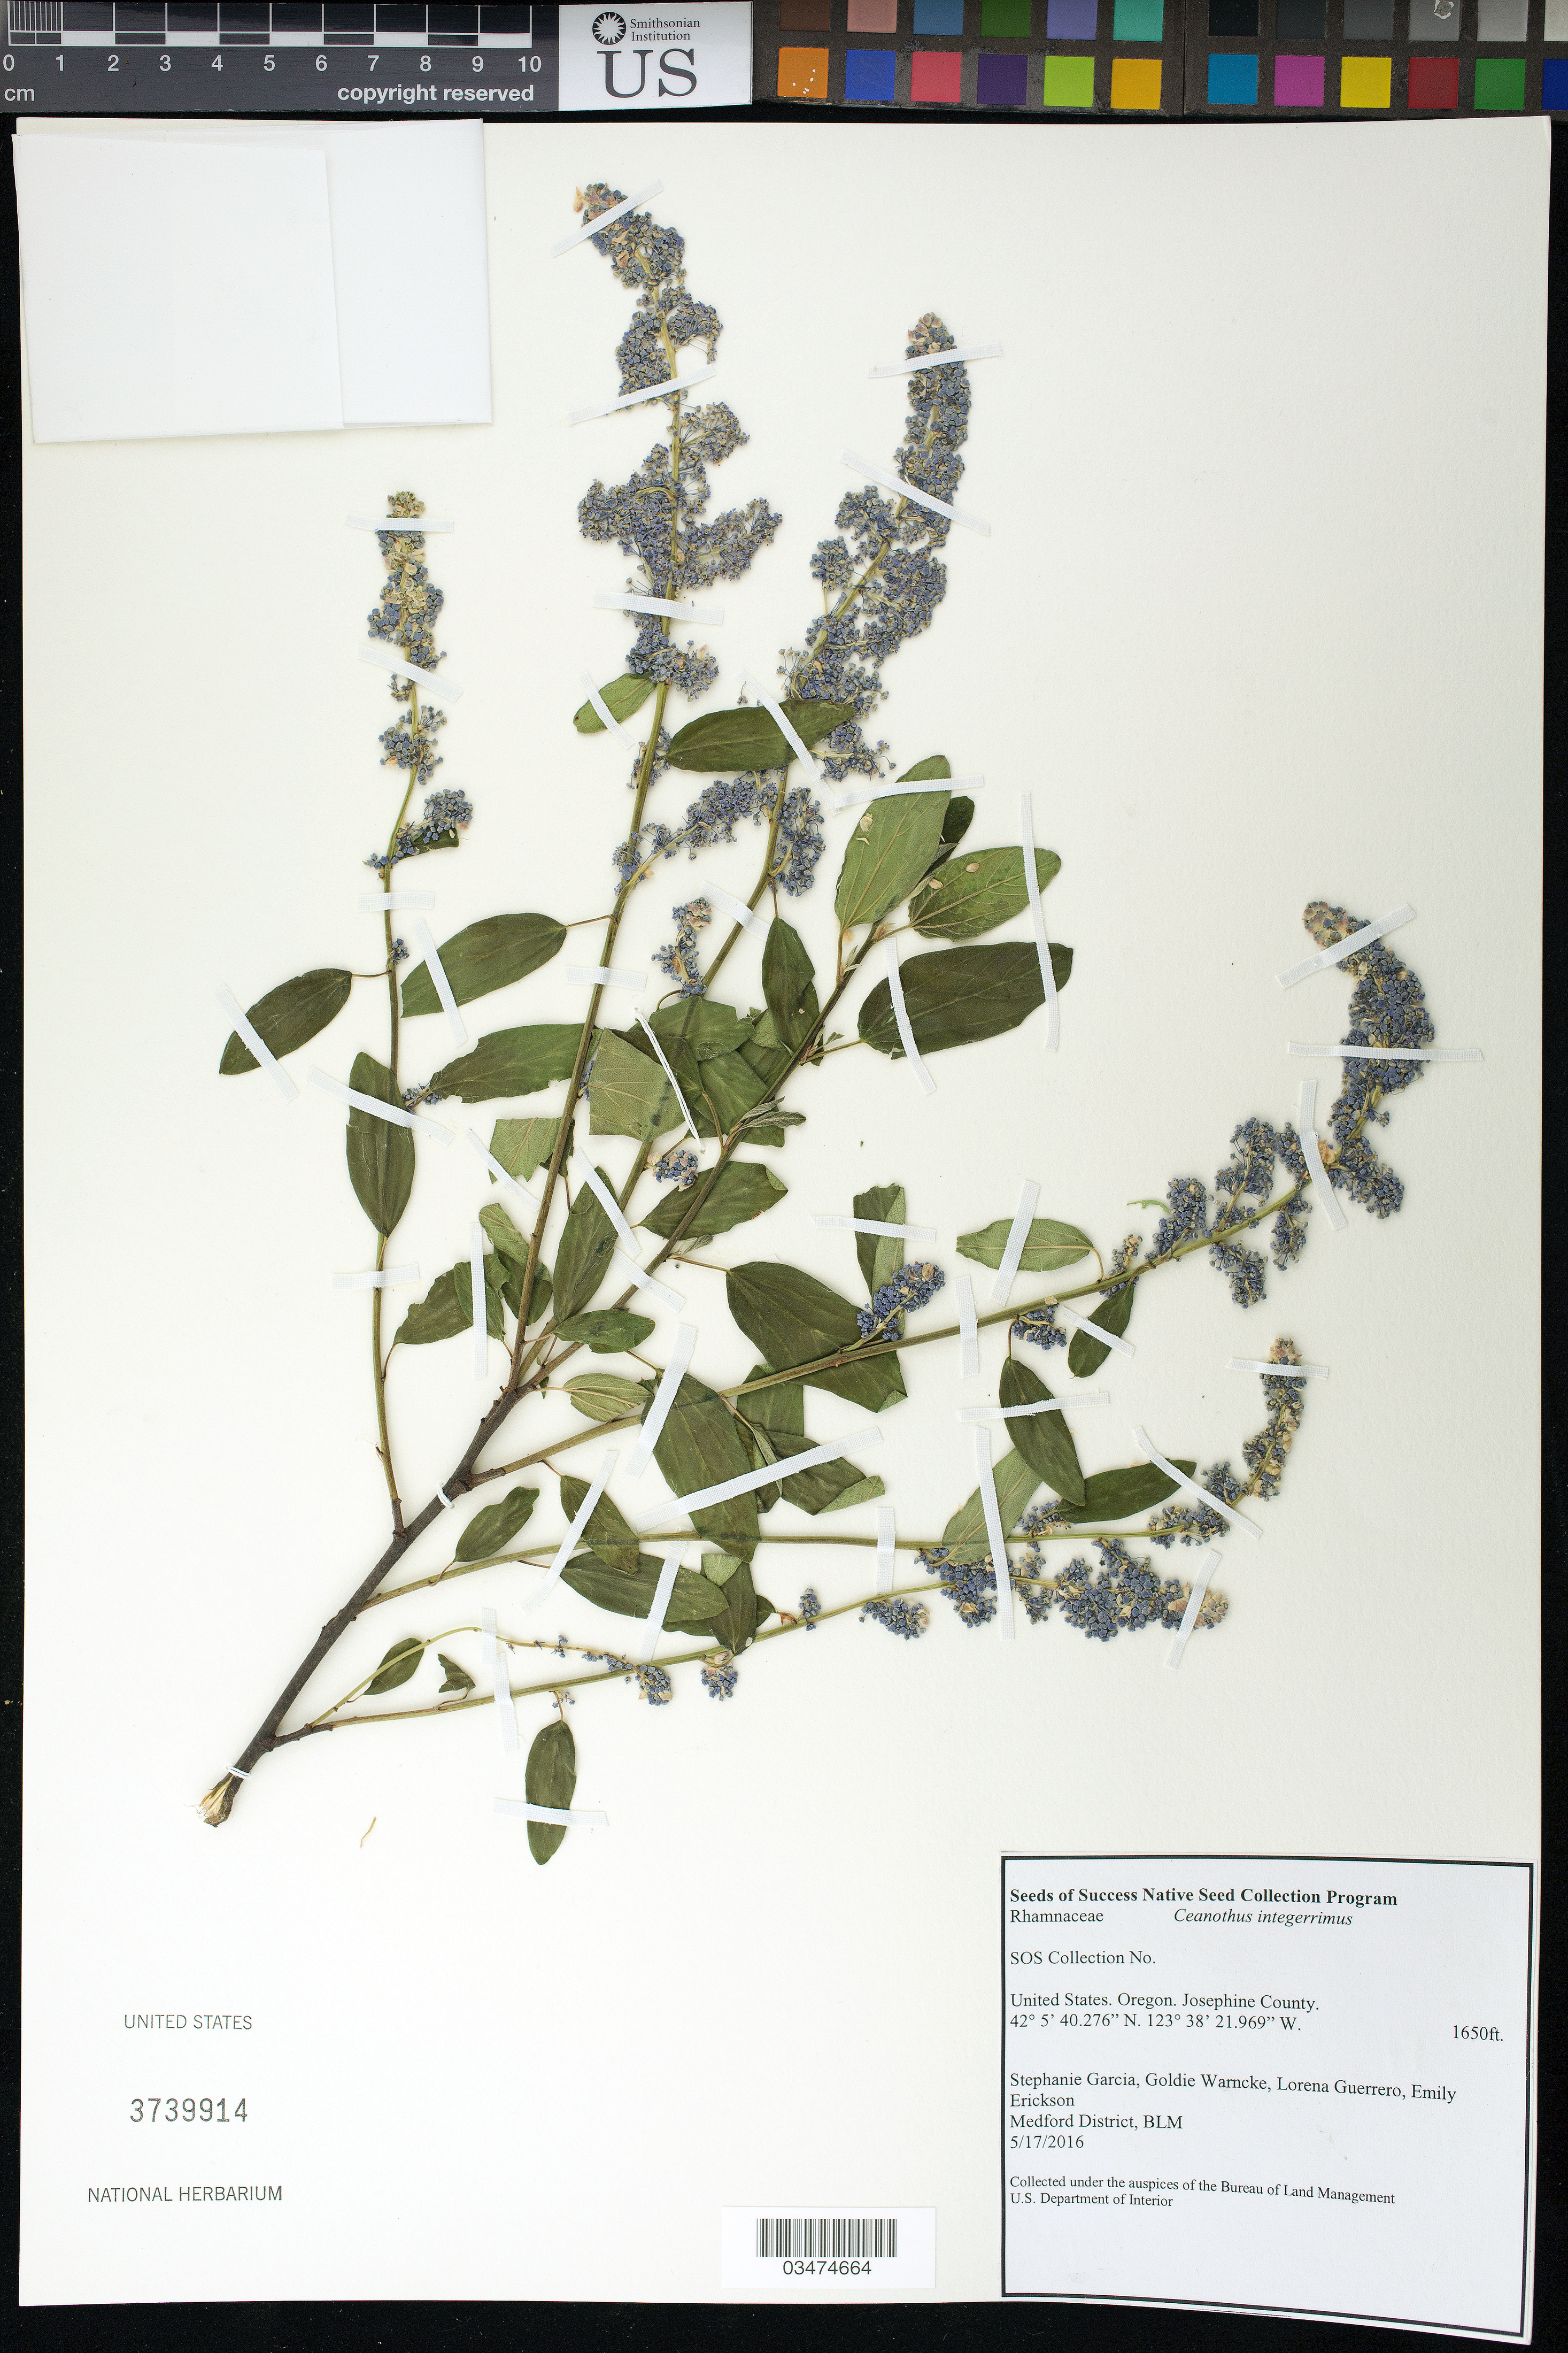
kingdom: Plantae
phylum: Tracheophyta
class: Magnoliopsida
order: Rosales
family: Rhamnaceae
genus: Ceanothus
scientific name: Ceanothus integerrimus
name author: Hook. & Arn.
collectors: S. Garcia, G. Warncke, Guerrero, L. & E. Erickson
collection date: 2016-05-17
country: United States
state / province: Oregon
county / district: Josephine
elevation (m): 503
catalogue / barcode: US 3739914